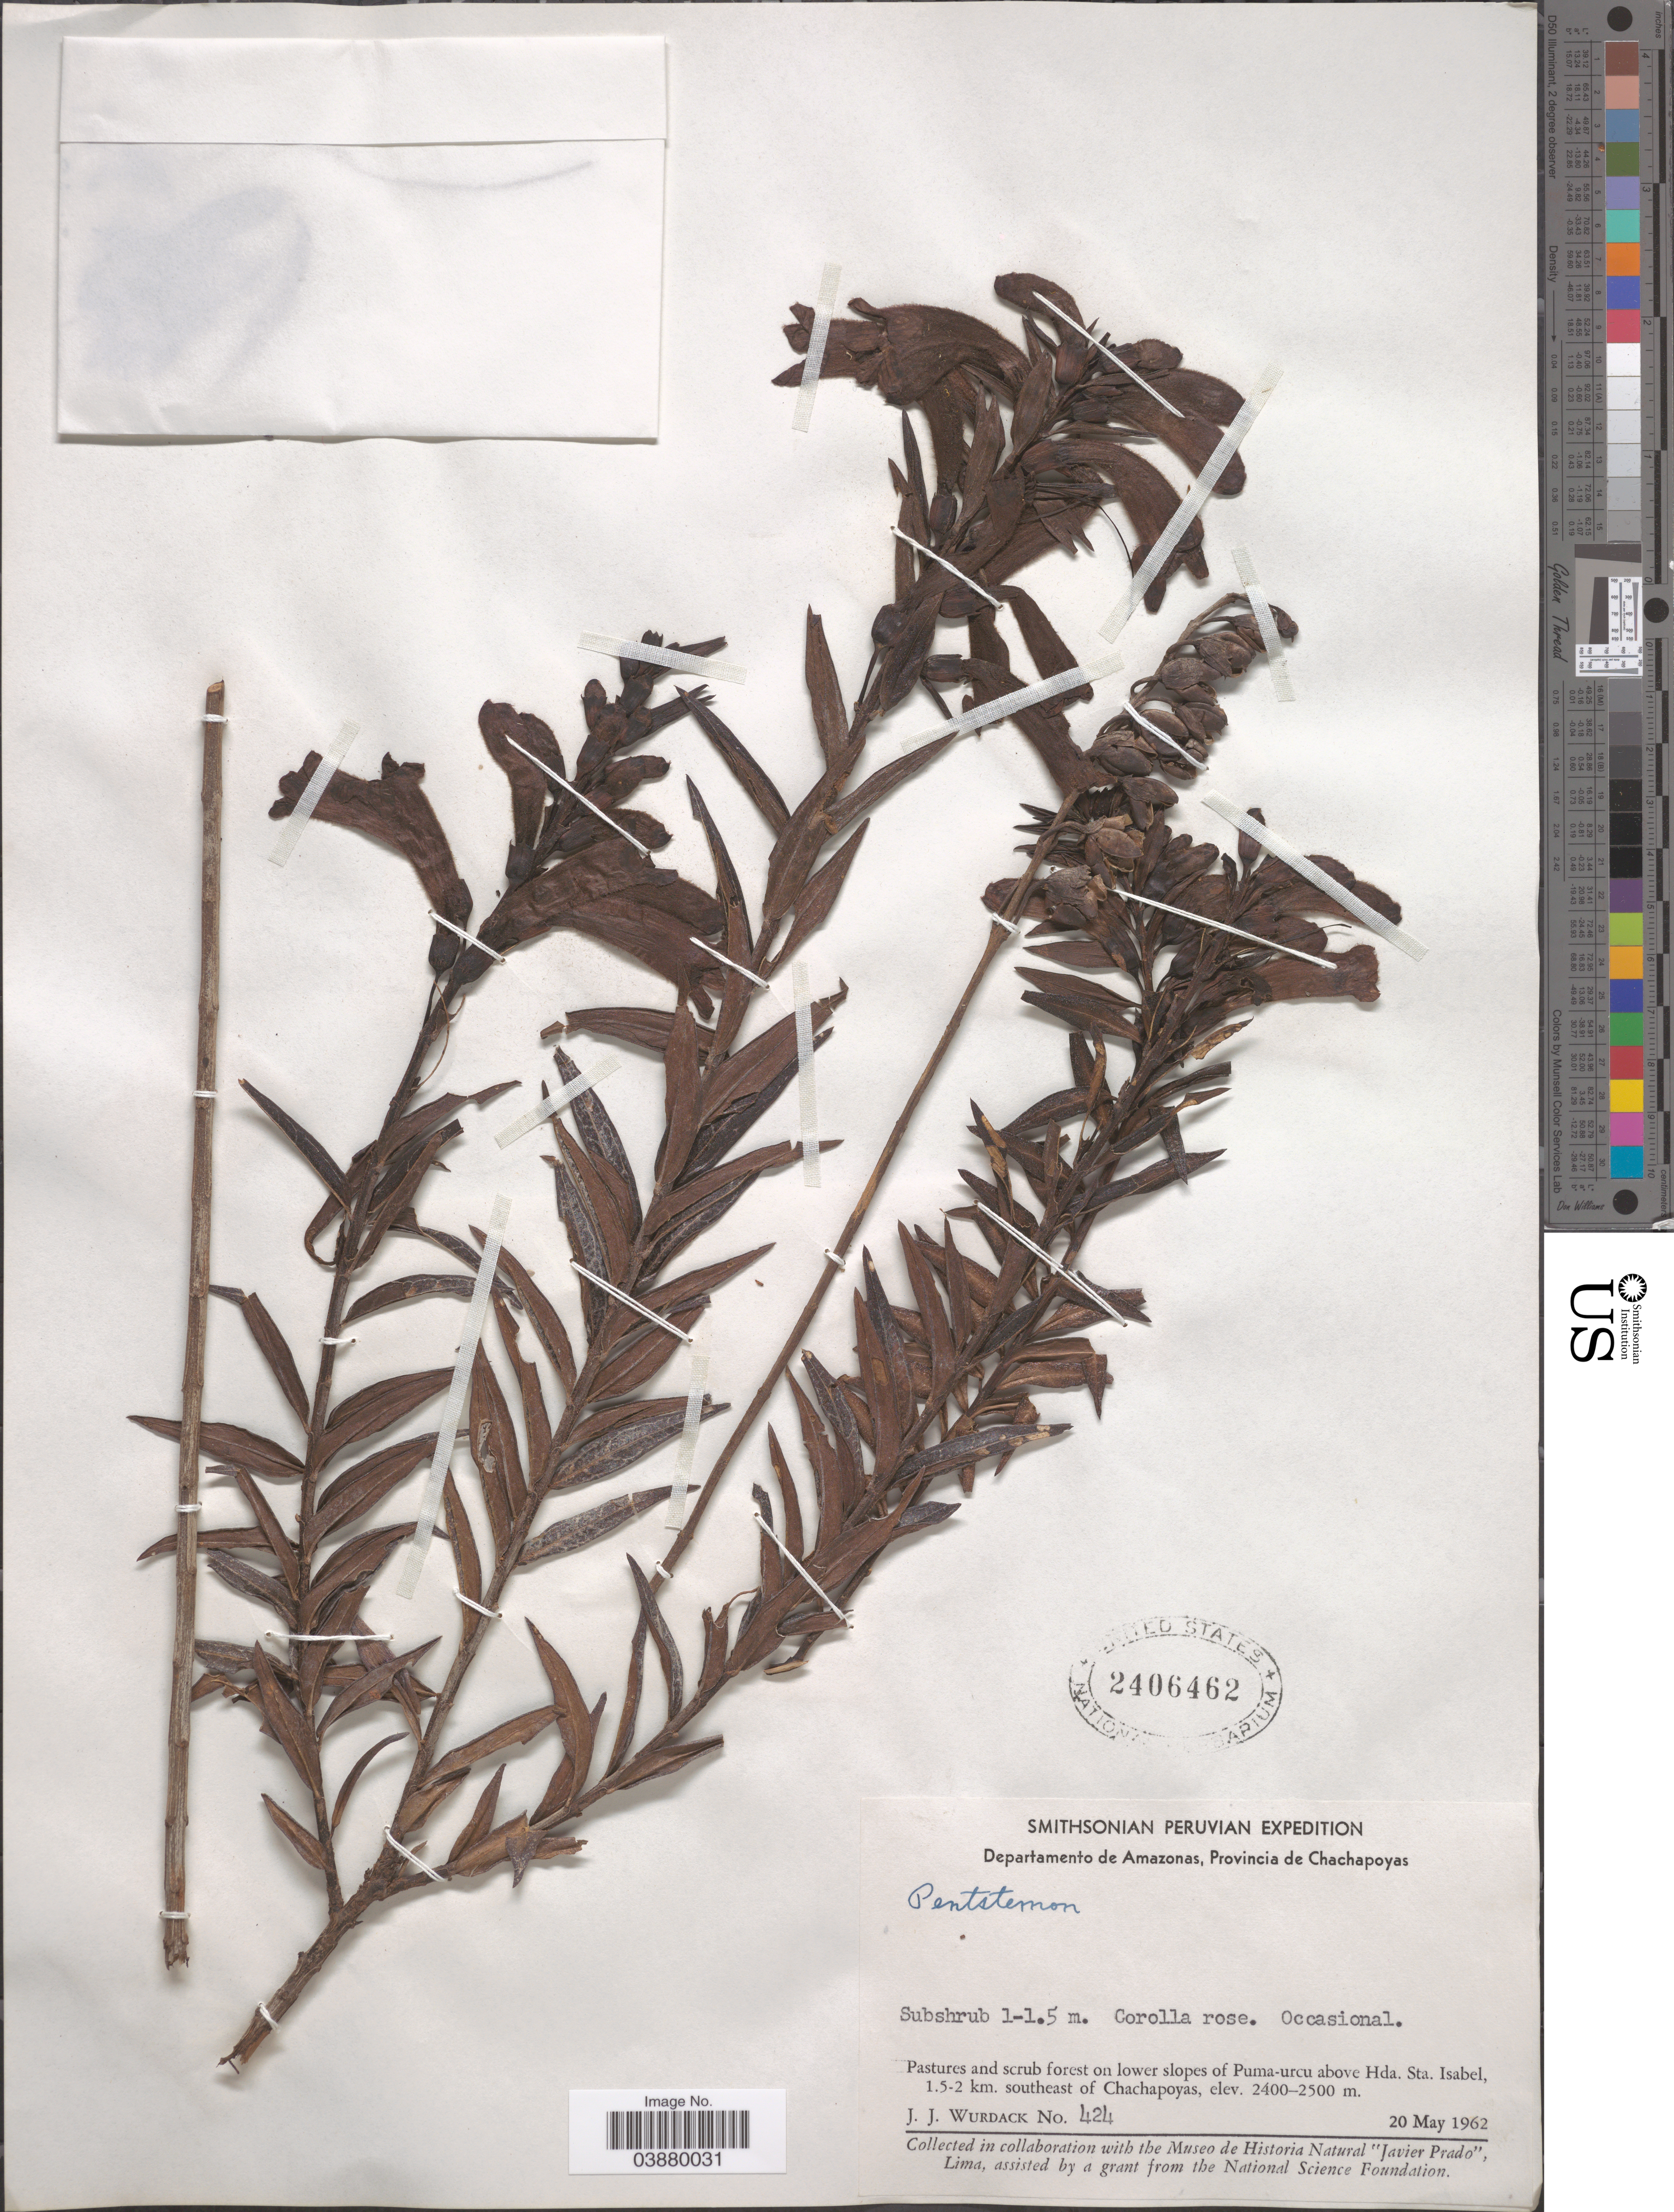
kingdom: Plantae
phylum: Tracheophyta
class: Magnoliopsida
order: Lamiales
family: Plantaginaceae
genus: Penstemon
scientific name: Penstemon sp.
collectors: J. J. Wurdack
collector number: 424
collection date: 1962-05-20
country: Peru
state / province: Amazonas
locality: Departamento de Amazonas, Provincia de Chachapoyas. Pastures and scrub forest on lower slopes of Puma-urcu above Hda. Sta. Isabel, 1.5-2 km. southeast of Chachapoyas.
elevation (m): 2400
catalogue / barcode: US 2406462